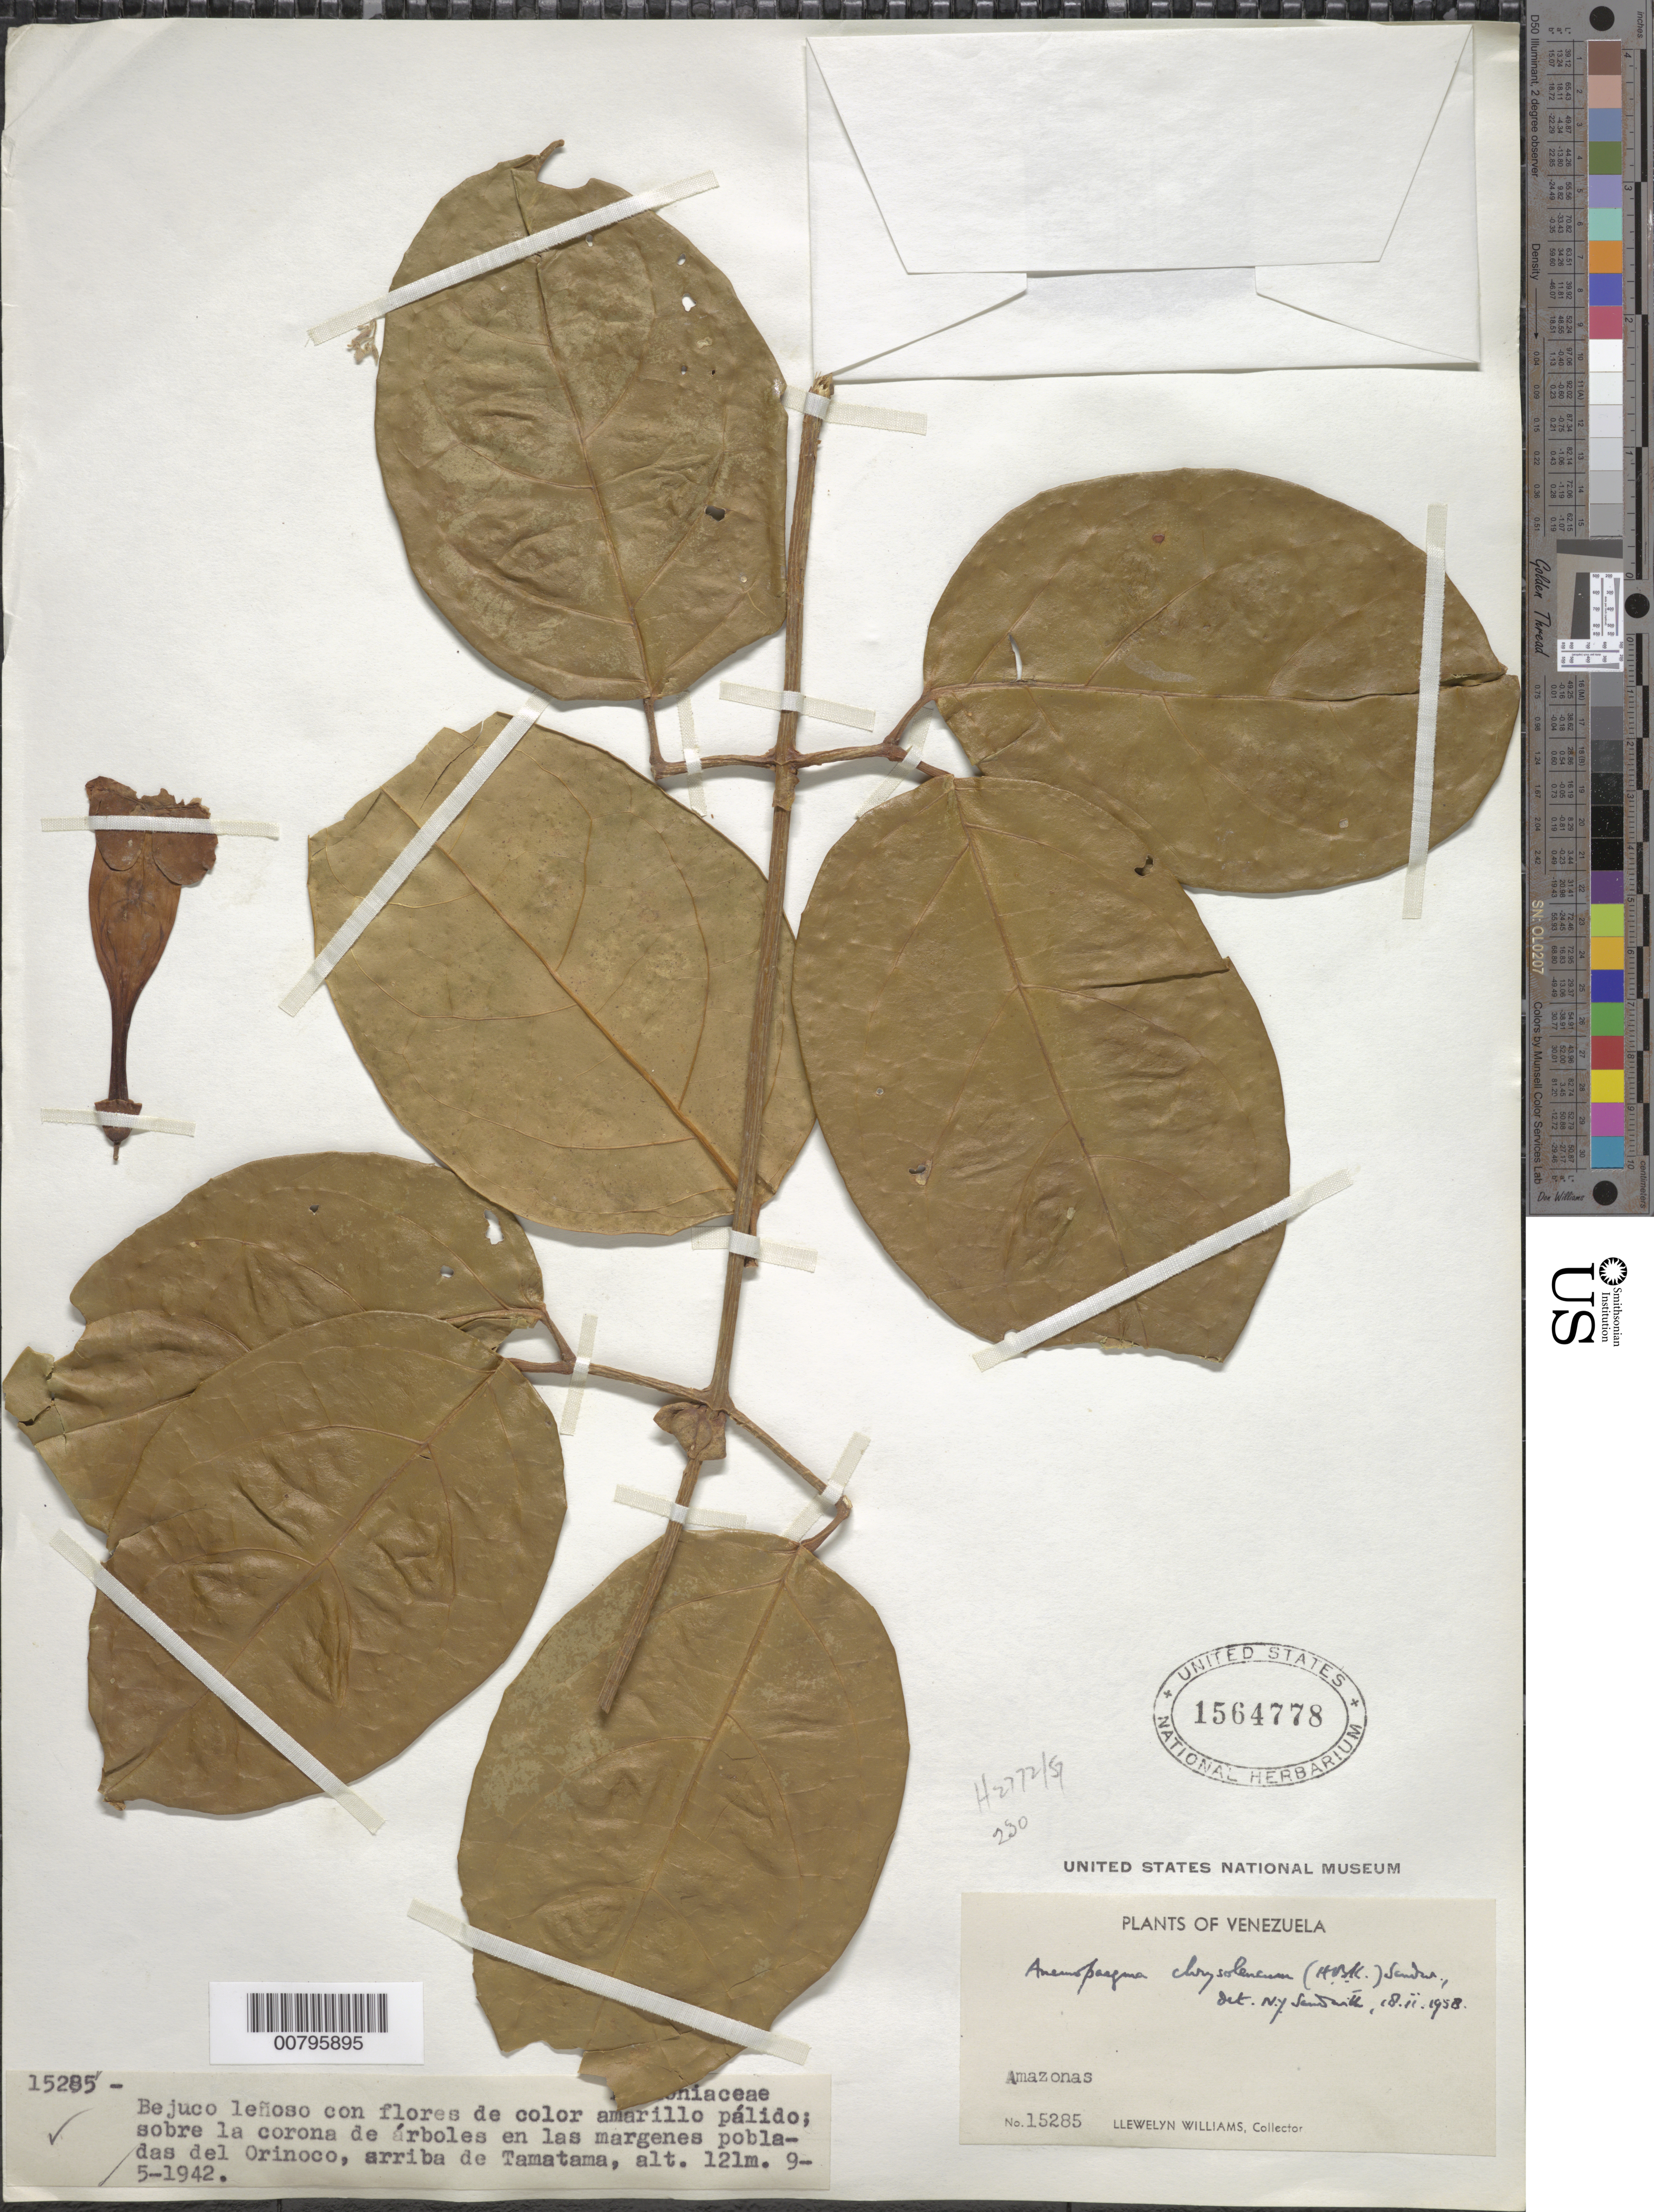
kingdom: Plantae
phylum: Tracheophyta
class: Magnoliopsida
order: Lamiales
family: Bignoniaceae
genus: Anemopaegma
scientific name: Anemopaegma chrysoleucum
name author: (Kunth) Sandwith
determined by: Sandwith, N. Y.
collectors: Ll. Williams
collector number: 15285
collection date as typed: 9-May-42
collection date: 1942-05-09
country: Venezuela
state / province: Amazonas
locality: Tamatama, Alto Río Orinoco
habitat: Sobre la corona de arboles en las margenes pobladas del rio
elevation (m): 121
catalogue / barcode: US 1564778